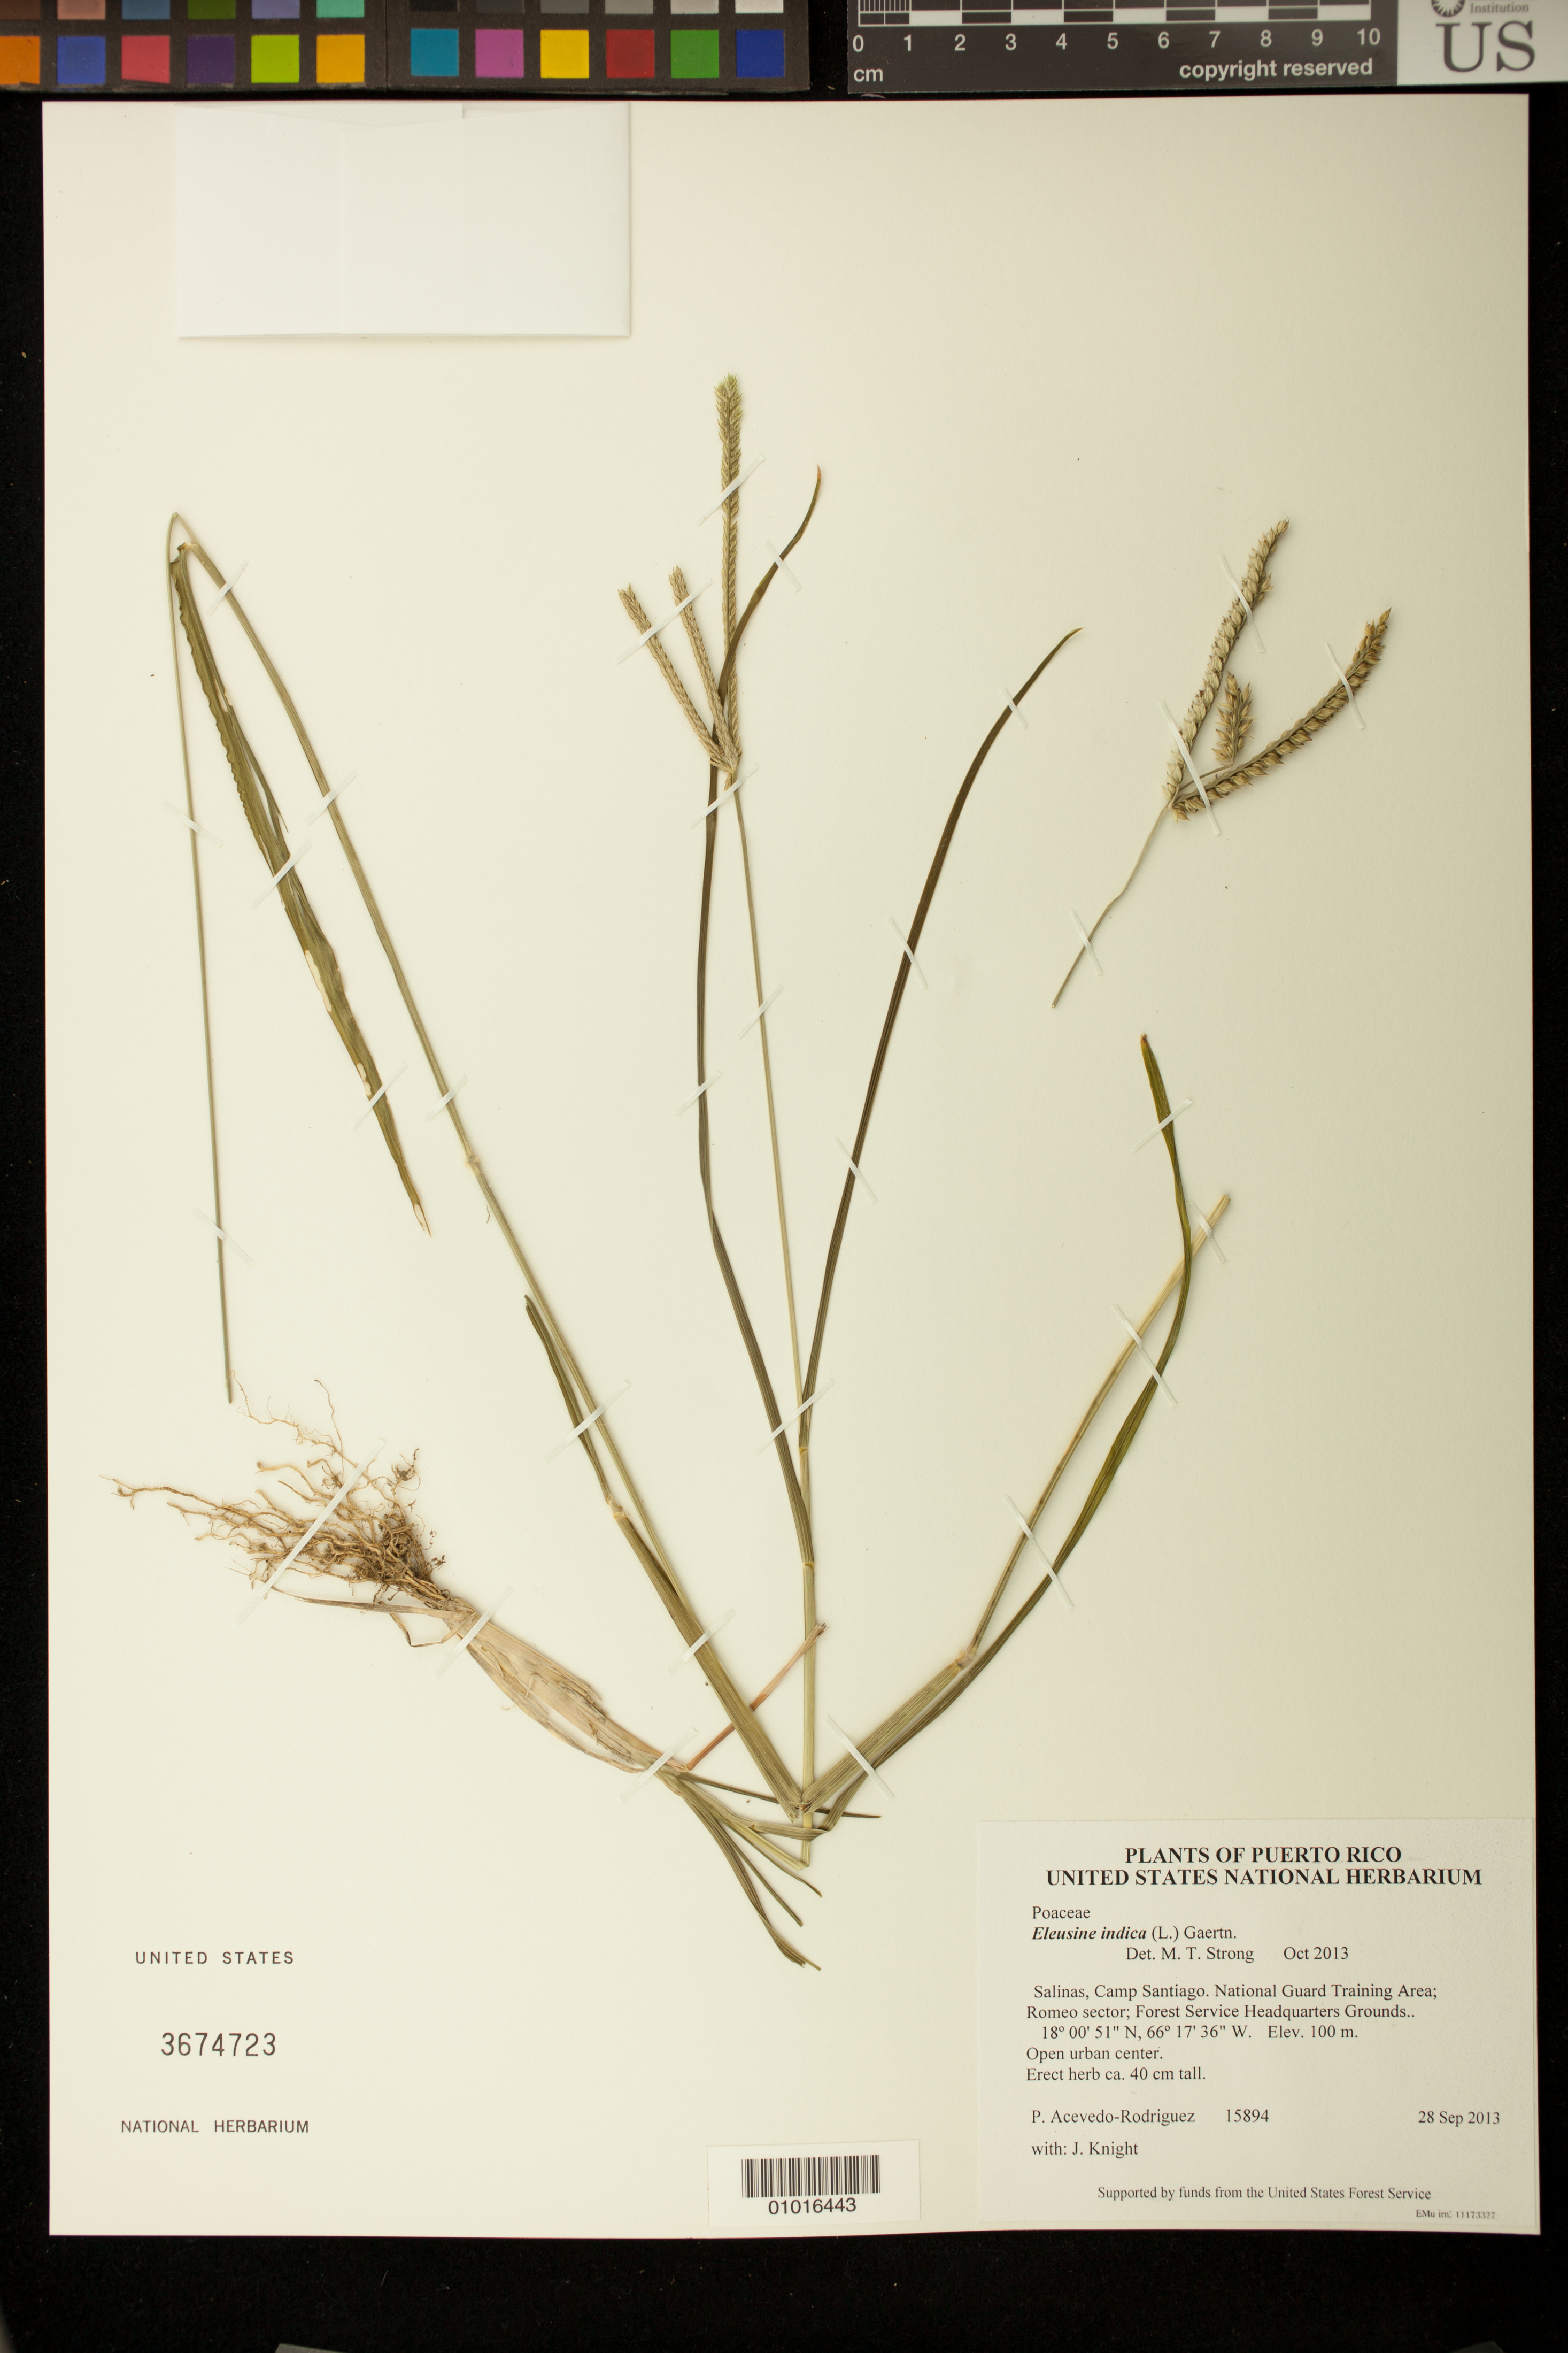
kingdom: Plantae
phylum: Tracheophyta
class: Liliopsida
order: Poales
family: Poaceae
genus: Eleusine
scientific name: Eleusine indica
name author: (L.) Gaertn.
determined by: Strong, M. T., (US), Smithsonian Institution - National Museum of Natural History (UNITED STATES)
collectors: P. Acevedo-Rodr. & J. Knight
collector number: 15894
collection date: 2013-09-28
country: Puerto Rico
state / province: Salinas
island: Puerto Rico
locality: Camp Santiago. National Guard Training Area; Romeo sector; Forest Service Headquarters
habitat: Open urban center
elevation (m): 100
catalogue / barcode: US 3674723